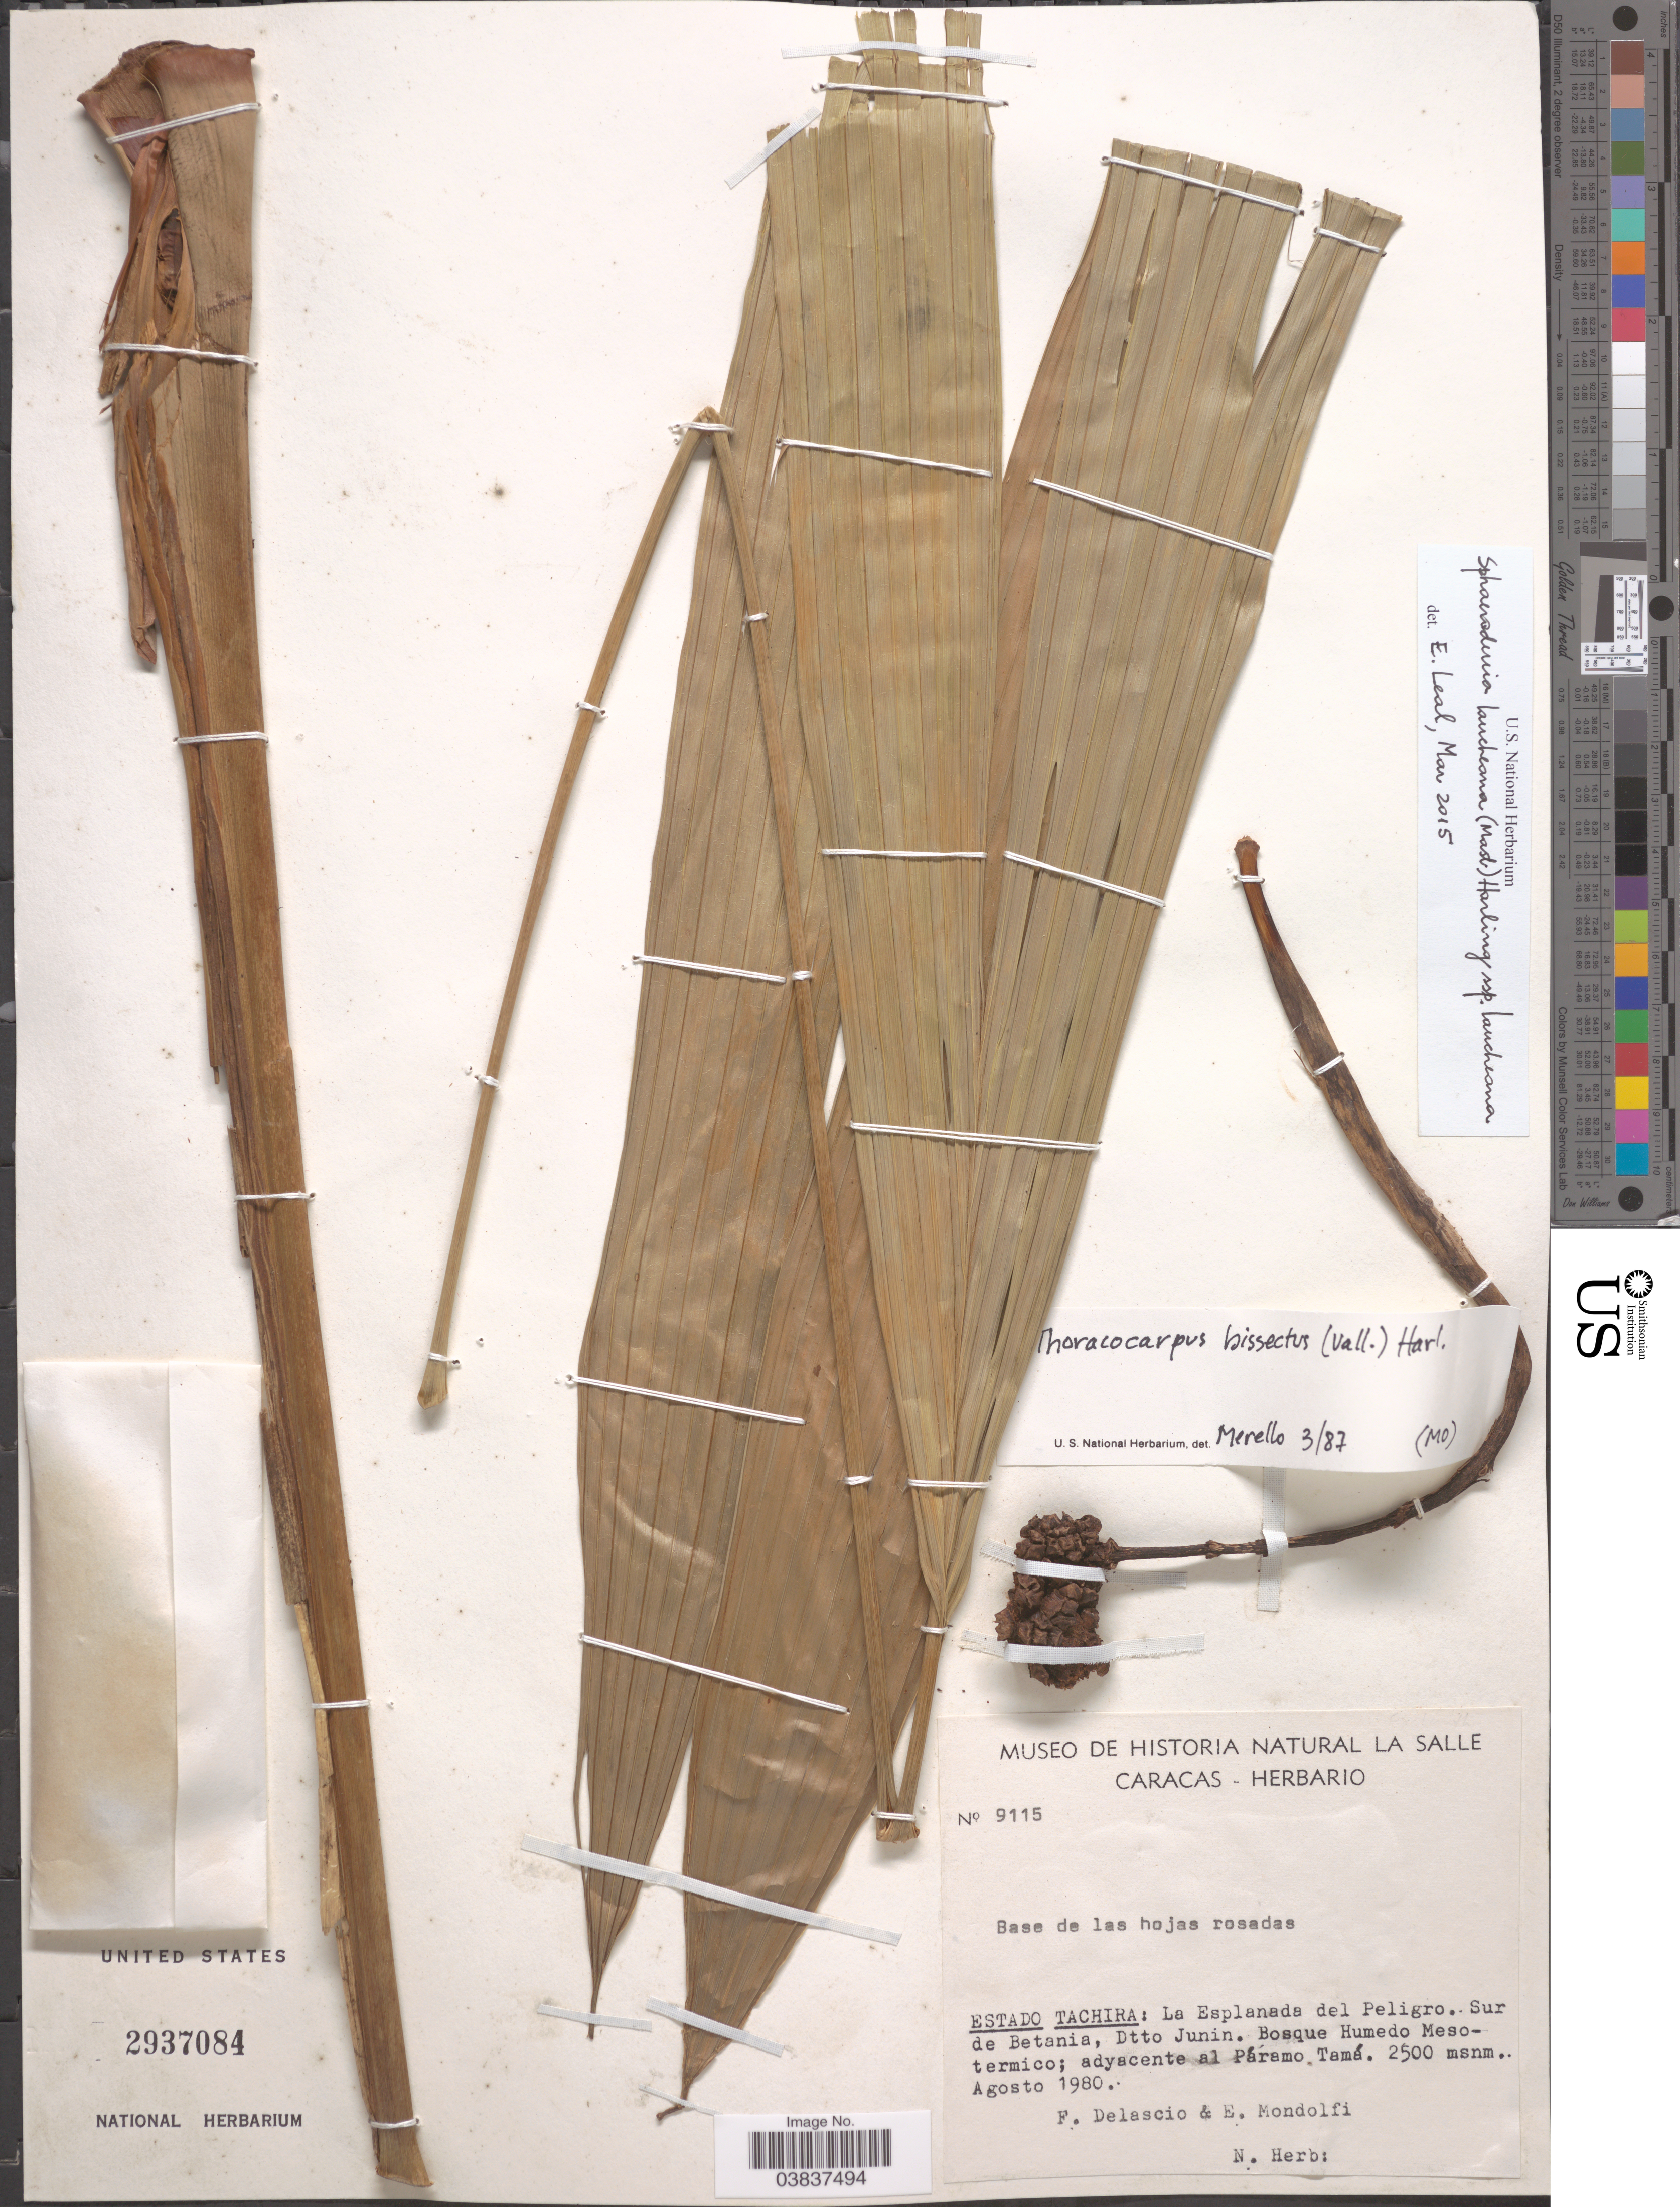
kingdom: Plantae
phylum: Tracheophyta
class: Liliopsida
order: Pandanales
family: Cyclanthaceae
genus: Sphaeradenia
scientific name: Sphaeradenia laucheana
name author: (Mast.) Harling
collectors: F. Delascio C. & E. Mondolfi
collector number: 9115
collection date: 1980-08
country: Venezuela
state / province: Tachira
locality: La Epslanada del Peligro. Sur de Betania, Dtto Junin.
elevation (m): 2500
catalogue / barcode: US 2937084